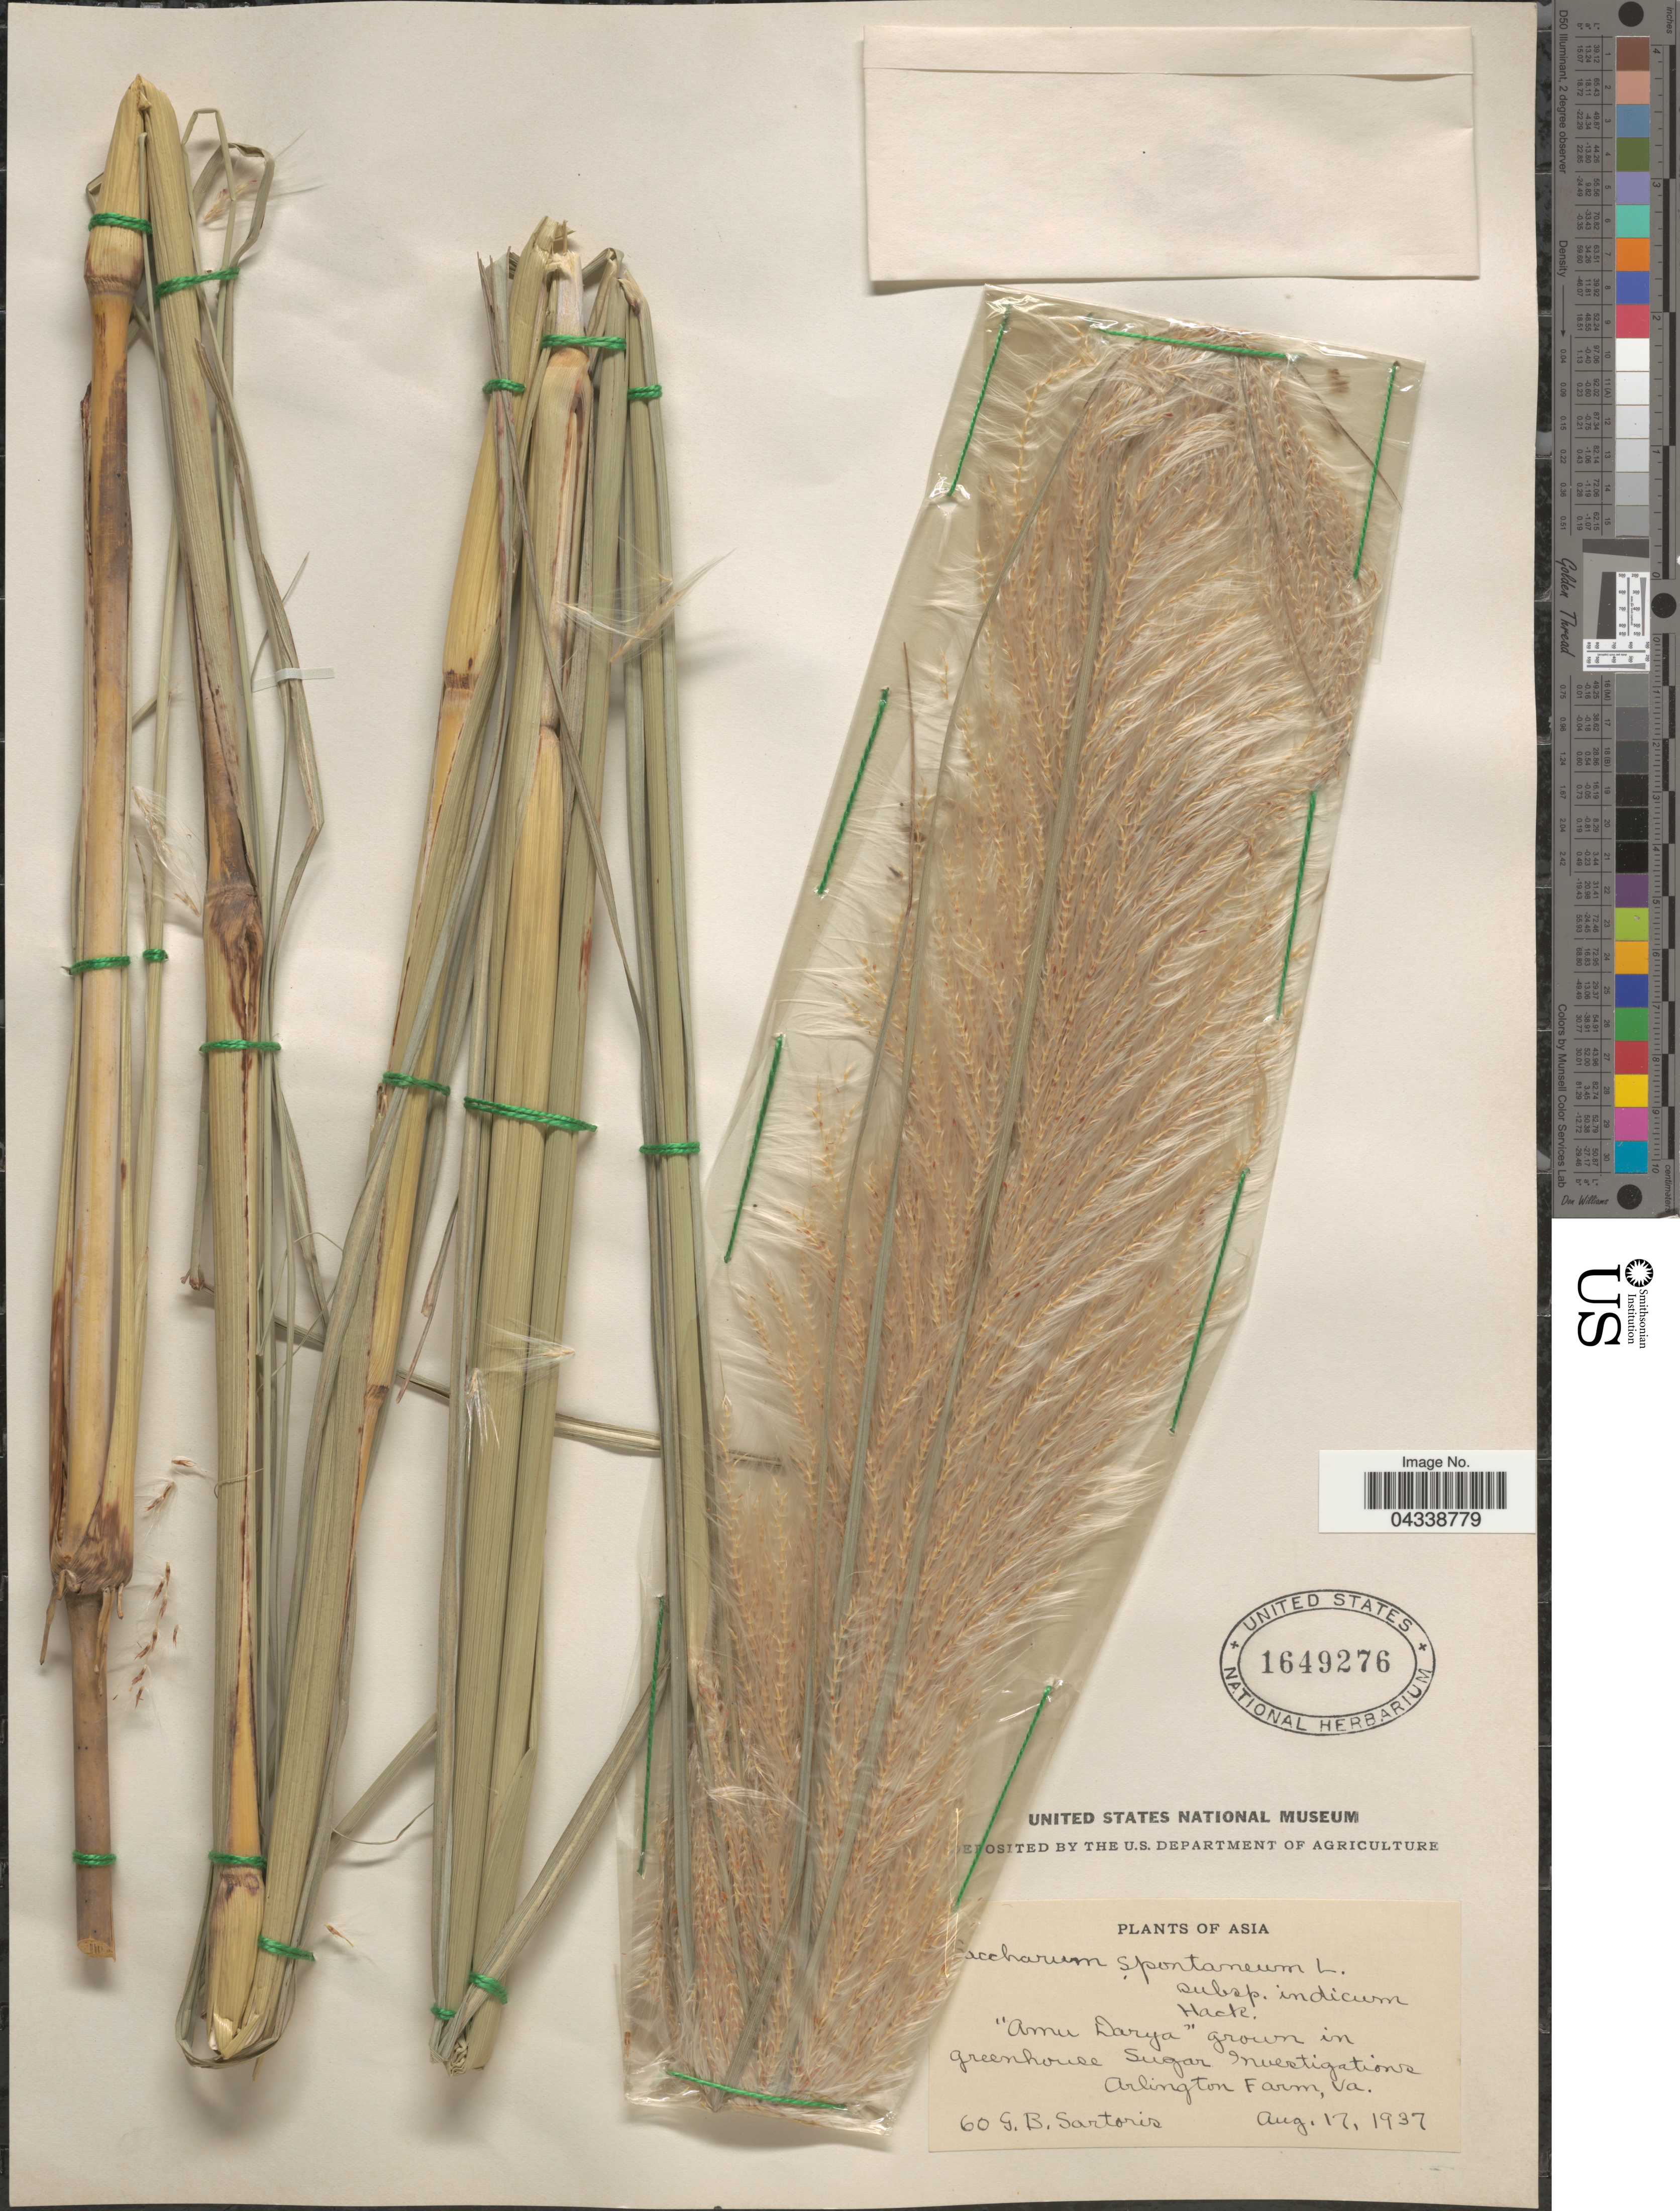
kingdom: Plantae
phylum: Tracheophyta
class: Liliopsida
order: Poales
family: Poaceae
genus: Saccharum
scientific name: Saccharum spontaneum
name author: L.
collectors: G. Sartoris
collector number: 60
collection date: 1937-08-17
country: United States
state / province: Virginia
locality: Amu Darya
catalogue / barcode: US 1649276